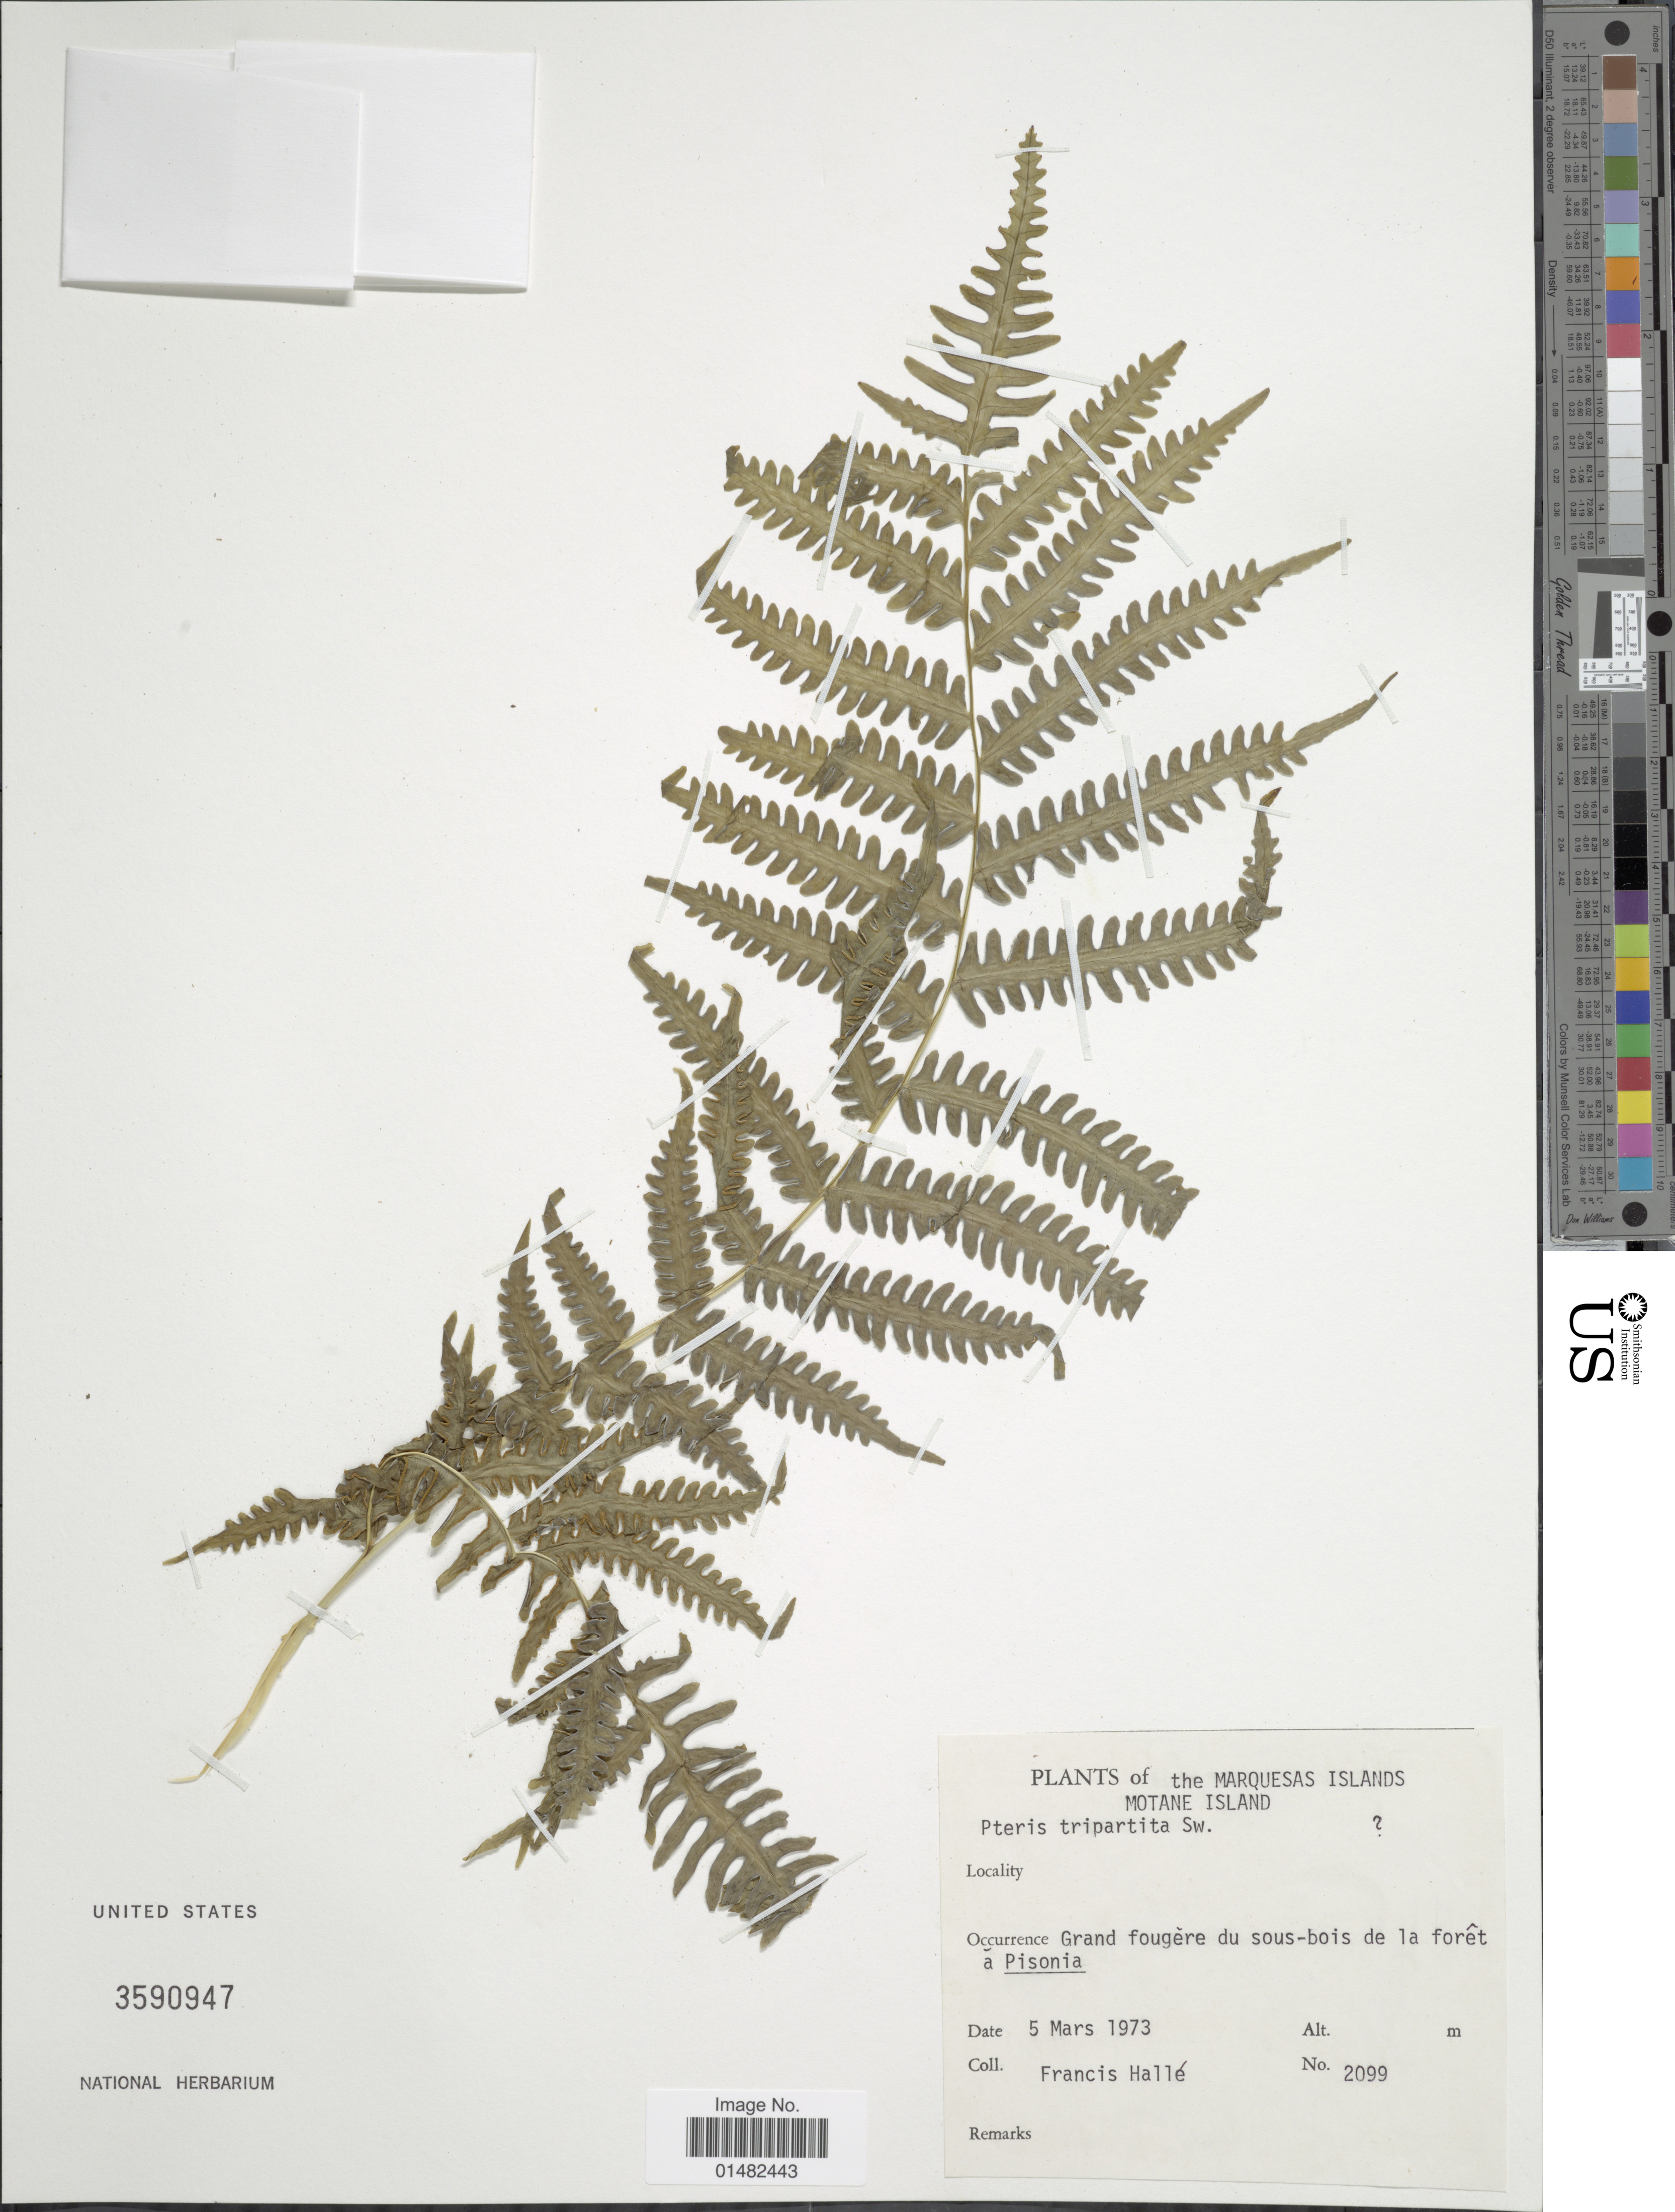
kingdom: Plantae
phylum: Tracheophyta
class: Polypodiopsida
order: Polypodiales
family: Pteridaceae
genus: Pteris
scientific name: Pteris tripartita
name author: Sw.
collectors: F. Hallé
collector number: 2099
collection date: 1973-03-05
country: French Polynesia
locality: Marquesas Islands, Motane Island. Grand fougêre du sous-bois de la forêt a Pisonia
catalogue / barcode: US 3590947